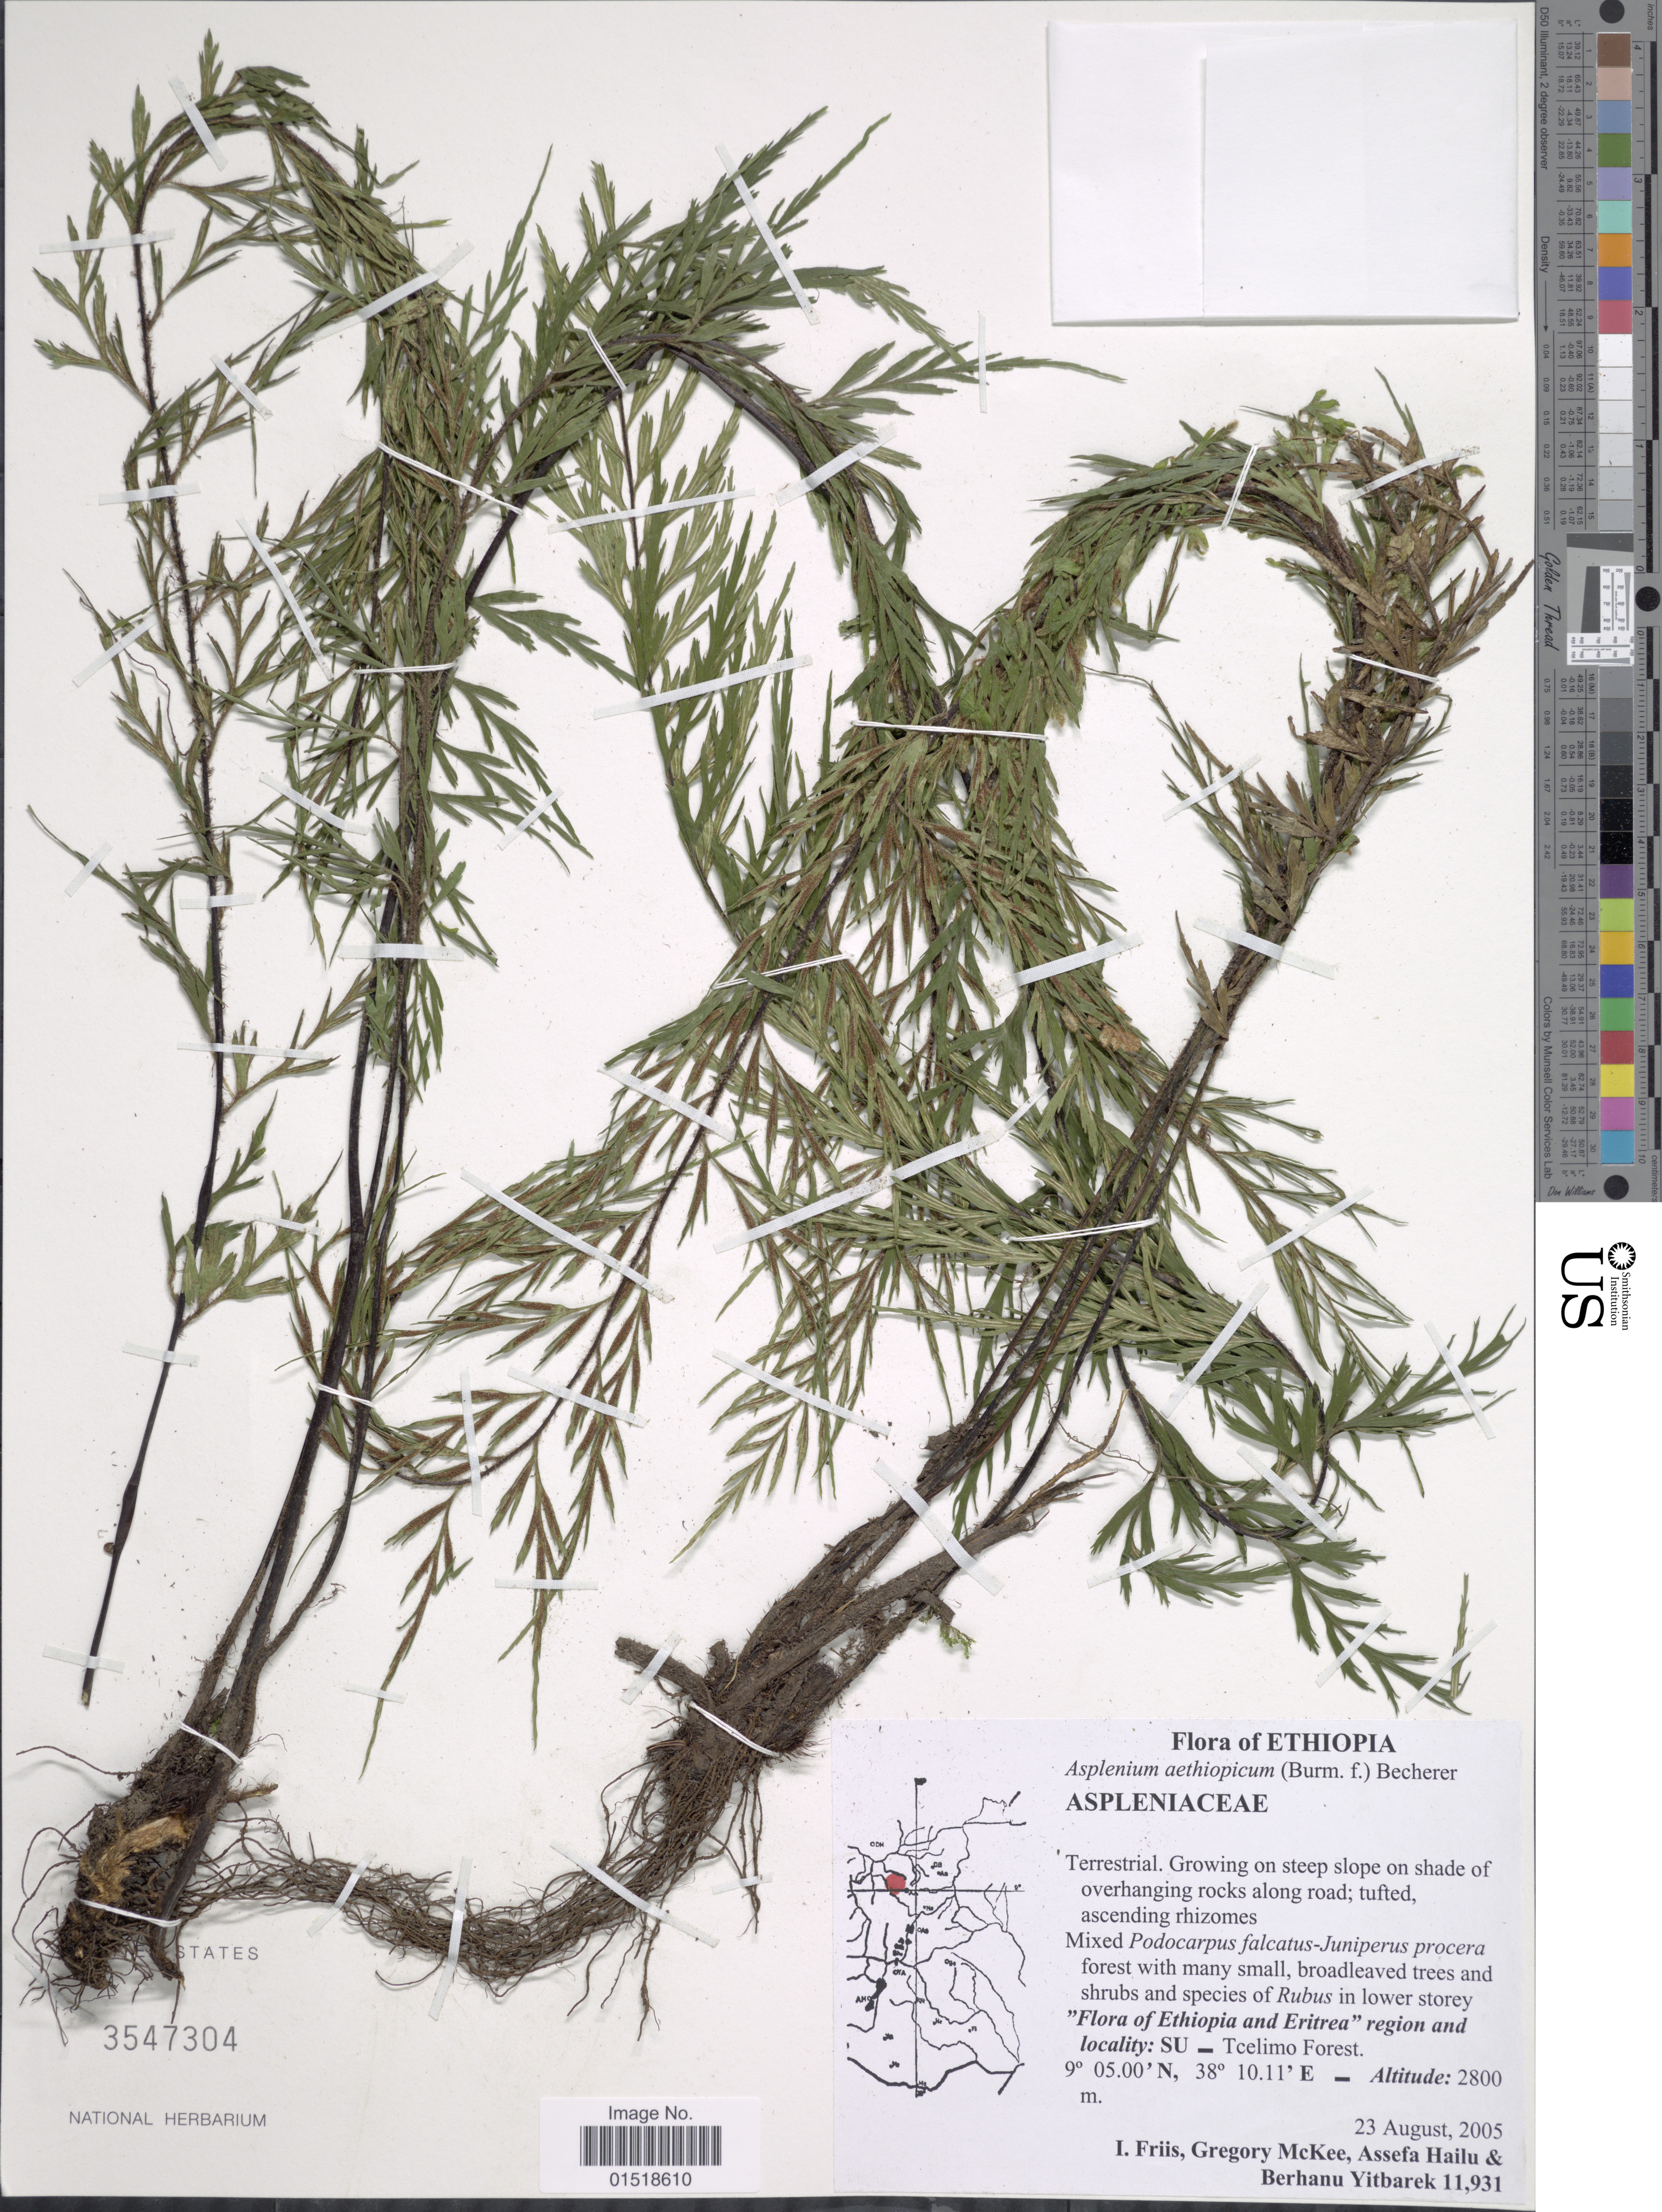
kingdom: Plantae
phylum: Tracheophyta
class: Polypodiopsida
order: Polypodiales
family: Aspleniaceae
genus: Asplenium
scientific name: Asplenium aethiopicum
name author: (Burm. f.) Bech.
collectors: I. Friis, G. S. McKee, A. Hailu & B. Yitbarek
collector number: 11931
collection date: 2005-08-23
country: Ethiopia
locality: SU_ Tcelimo Forest.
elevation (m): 2800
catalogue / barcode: US 3547304